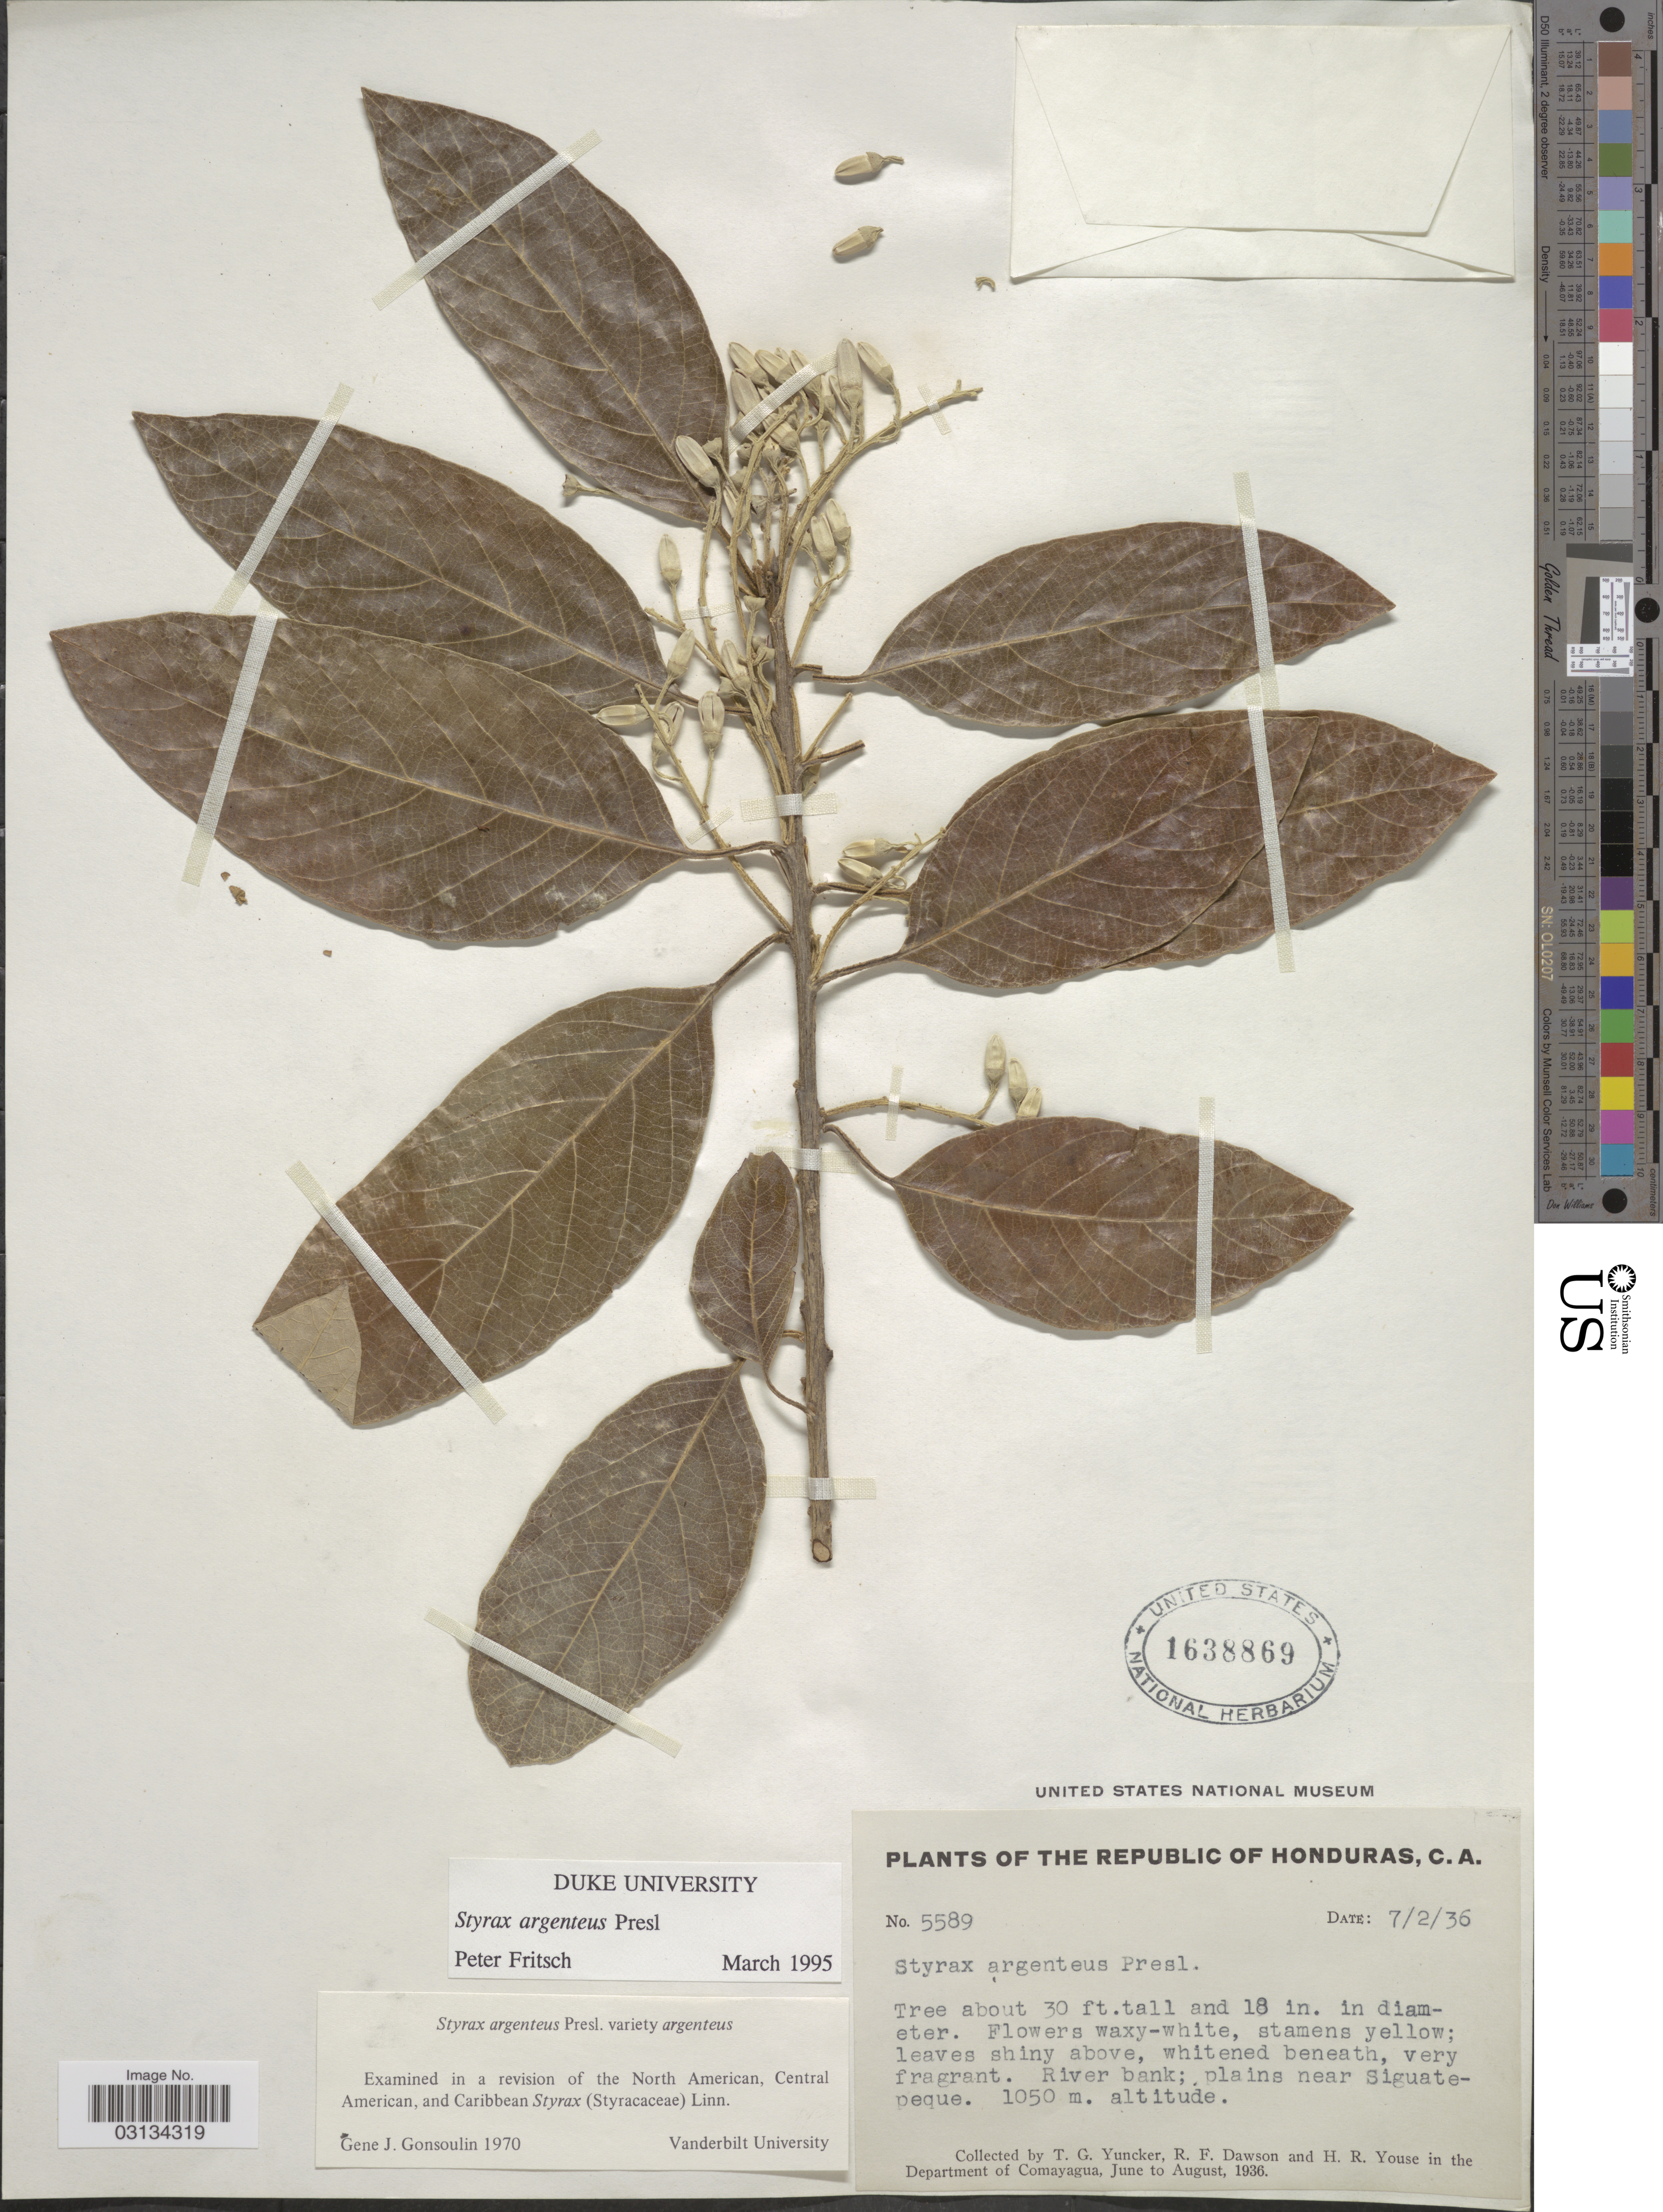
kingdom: Plantae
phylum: Tracheophyta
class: Magnoliopsida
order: Ericales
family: Styracaceae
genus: Styrax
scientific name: Styrax argenteus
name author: C. Presl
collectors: T. G. Yuncker, R. F. Dawson & H. Youse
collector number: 5589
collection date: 1936-07-02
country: Honduras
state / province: Comayagua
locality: The Republic of Honduras. River bank; plains near Siguatepeque. Department of Comayagua.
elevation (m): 1050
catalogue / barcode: US 1638869